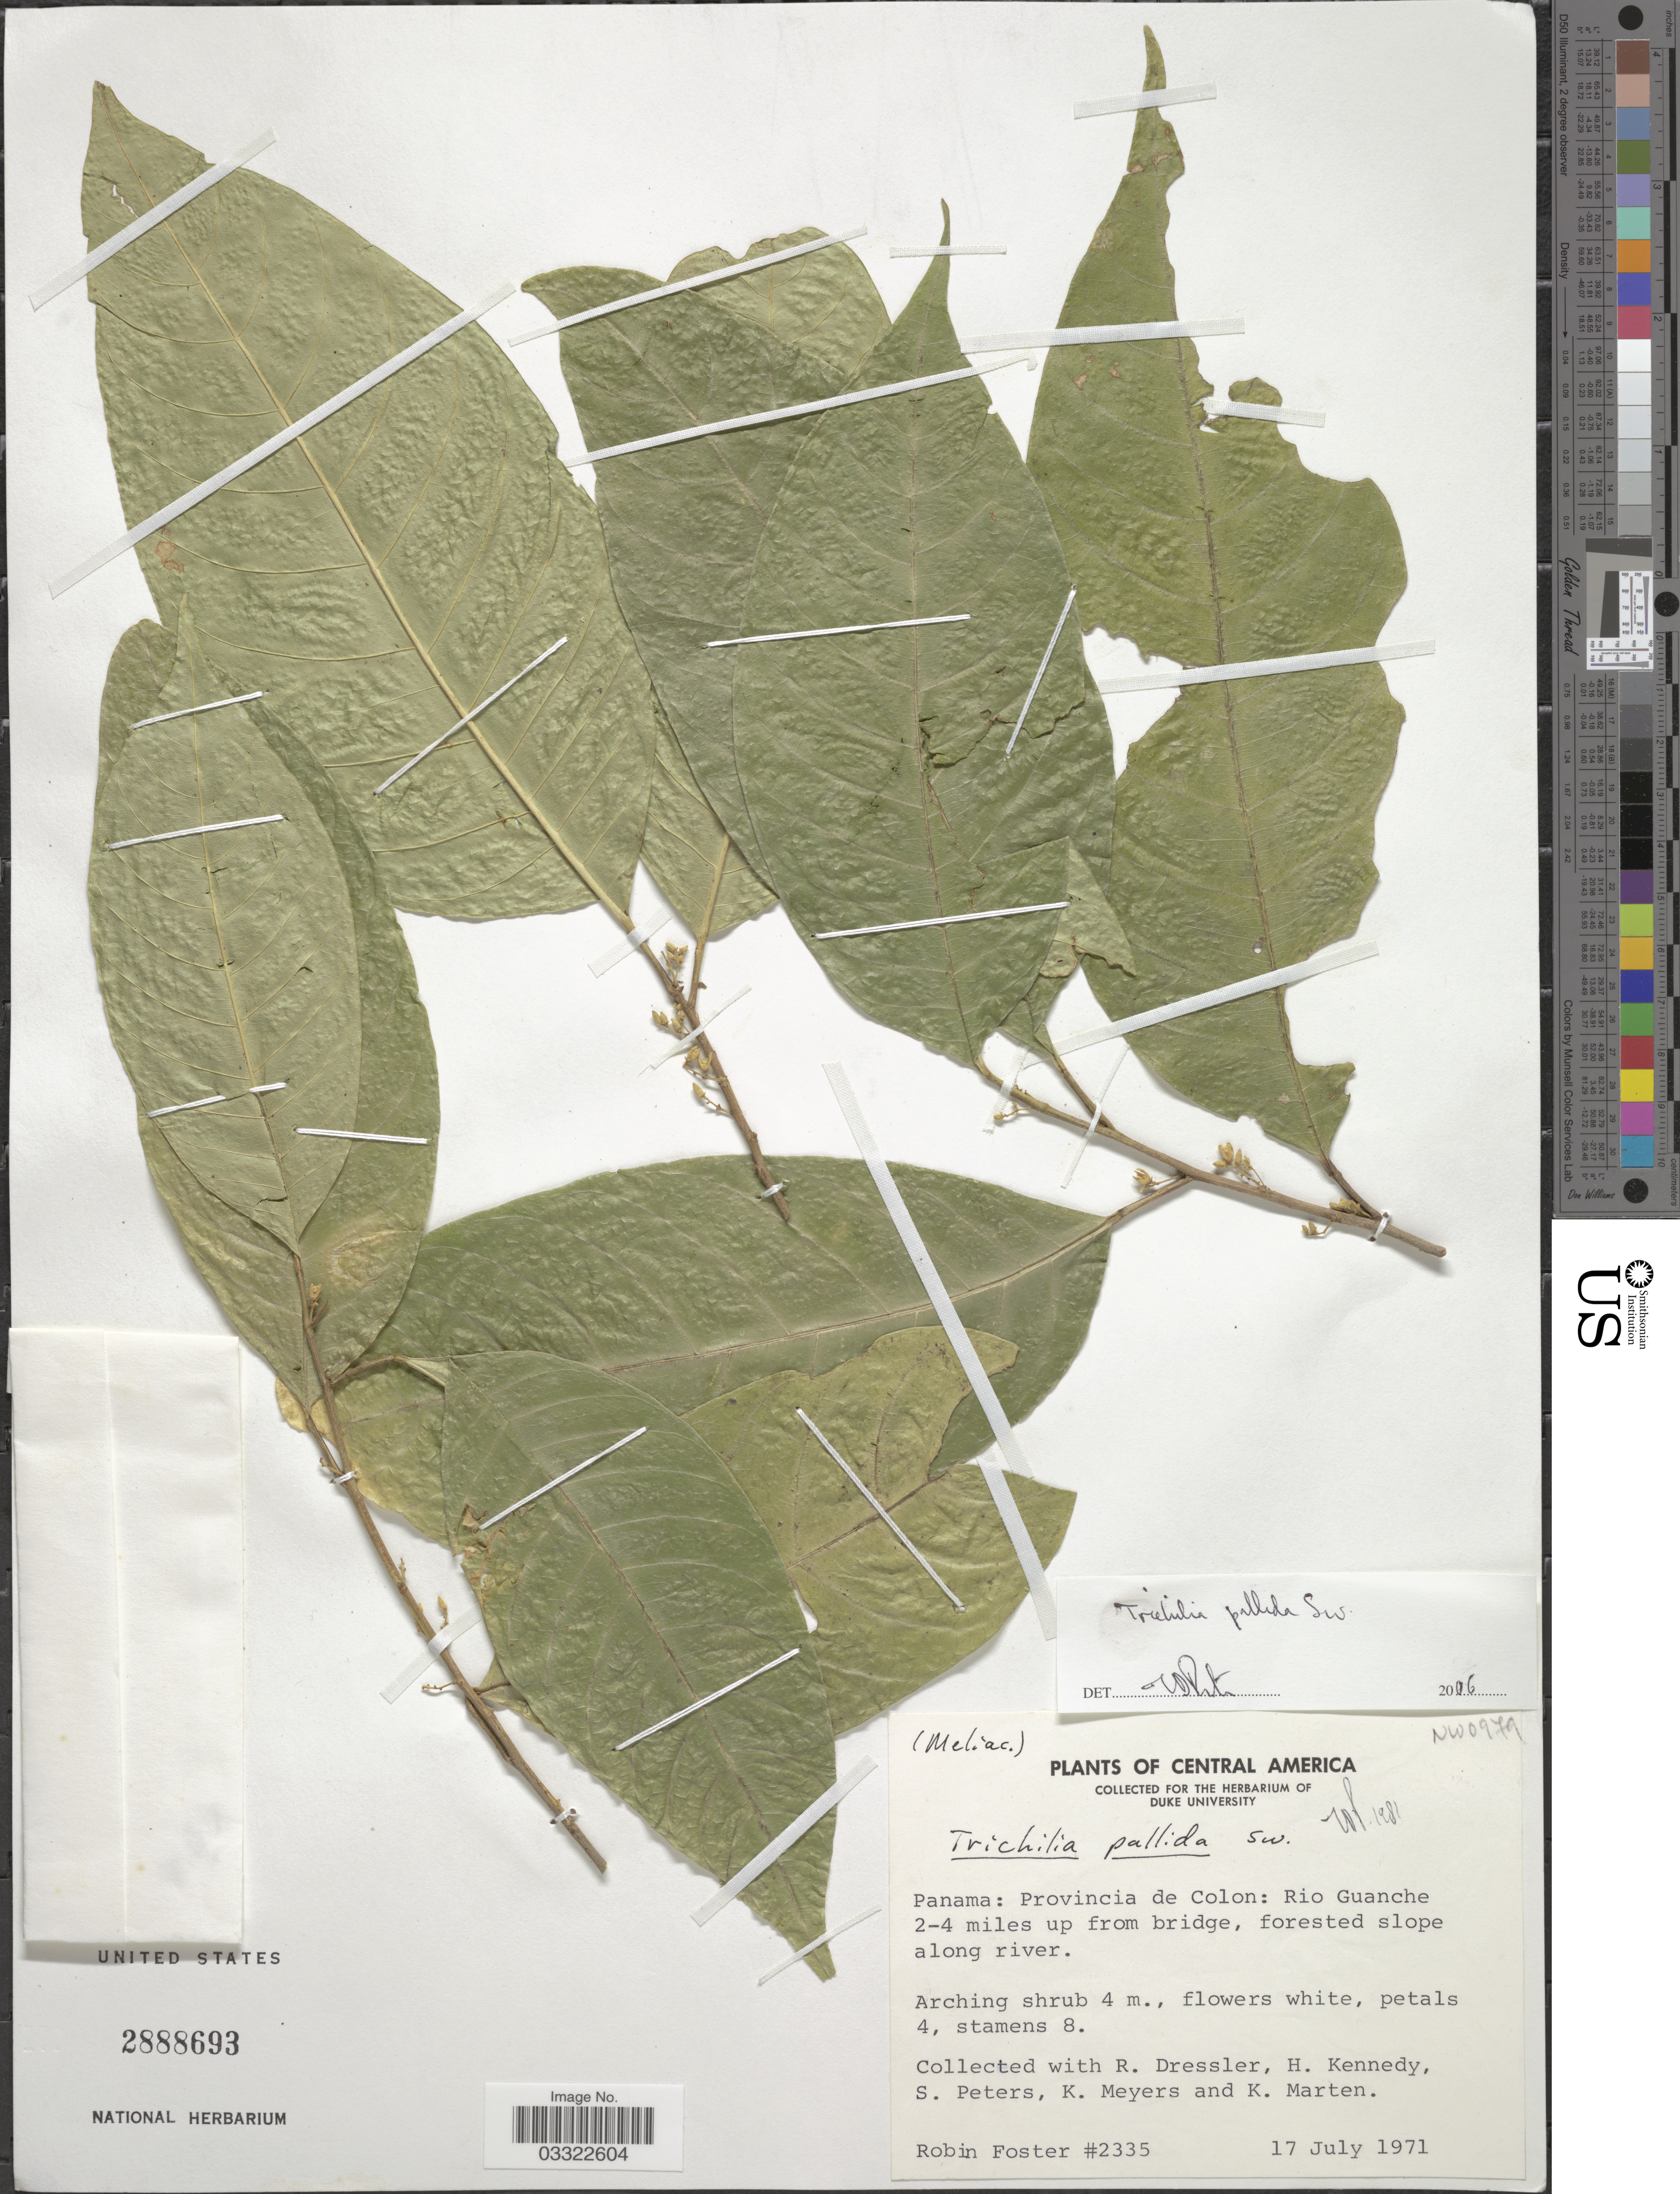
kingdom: Plantae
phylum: Tracheophyta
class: Magnoliopsida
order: Sapindales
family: Meliaceae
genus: Trichilia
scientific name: Trichilia pallida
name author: Sw.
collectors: R. B. Foster, R. Dressler, H. Kennedy & S. Peters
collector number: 2335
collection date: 1971-07-17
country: Panama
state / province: Colón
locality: Rio Guanche 2-4 miles up from bridge, forested slope along river.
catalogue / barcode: US 2888693